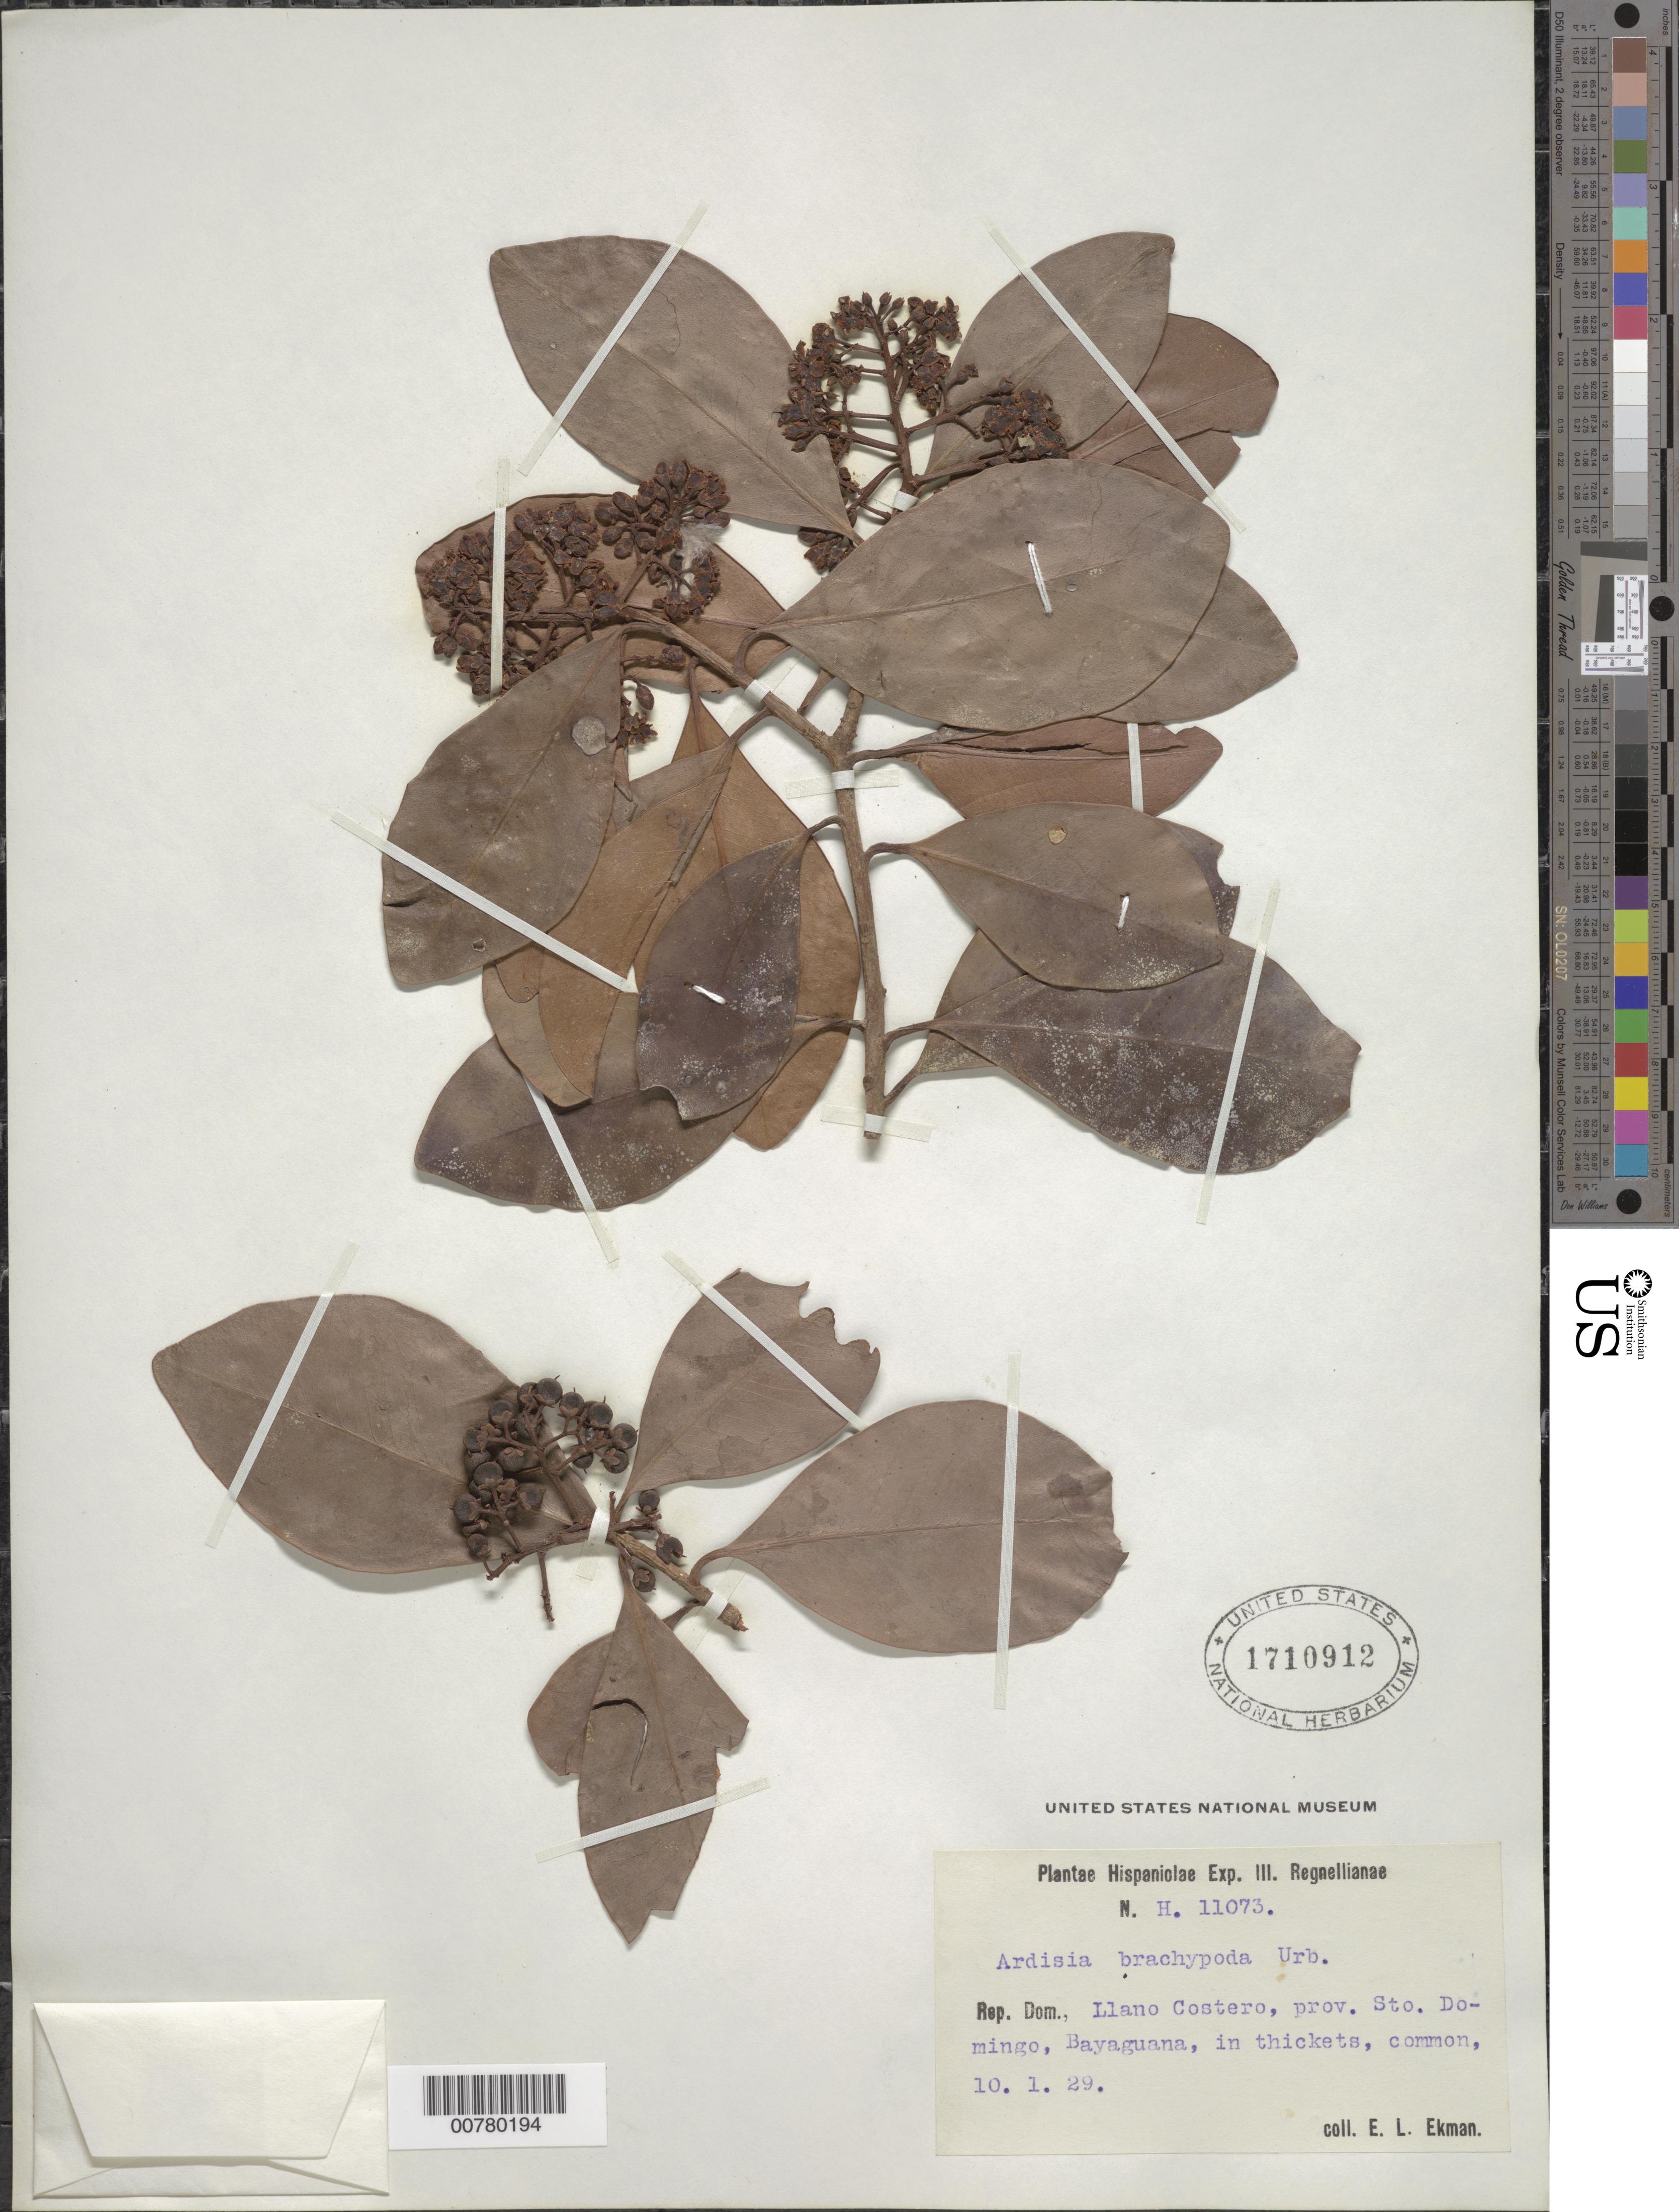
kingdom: Plantae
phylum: Tracheophyta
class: Magnoliopsida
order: Ericales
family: Primulaceae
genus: Ardisia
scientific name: Ardisia brachypoda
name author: Urb.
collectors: E. L. Ekman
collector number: H 11073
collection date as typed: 10 Jan 1929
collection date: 1929-01-10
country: Dominican Republic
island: Hispaniola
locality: Santo Domingo Province, Llano Costero, Bayaguana.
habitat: In thickets.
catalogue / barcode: US 1710912